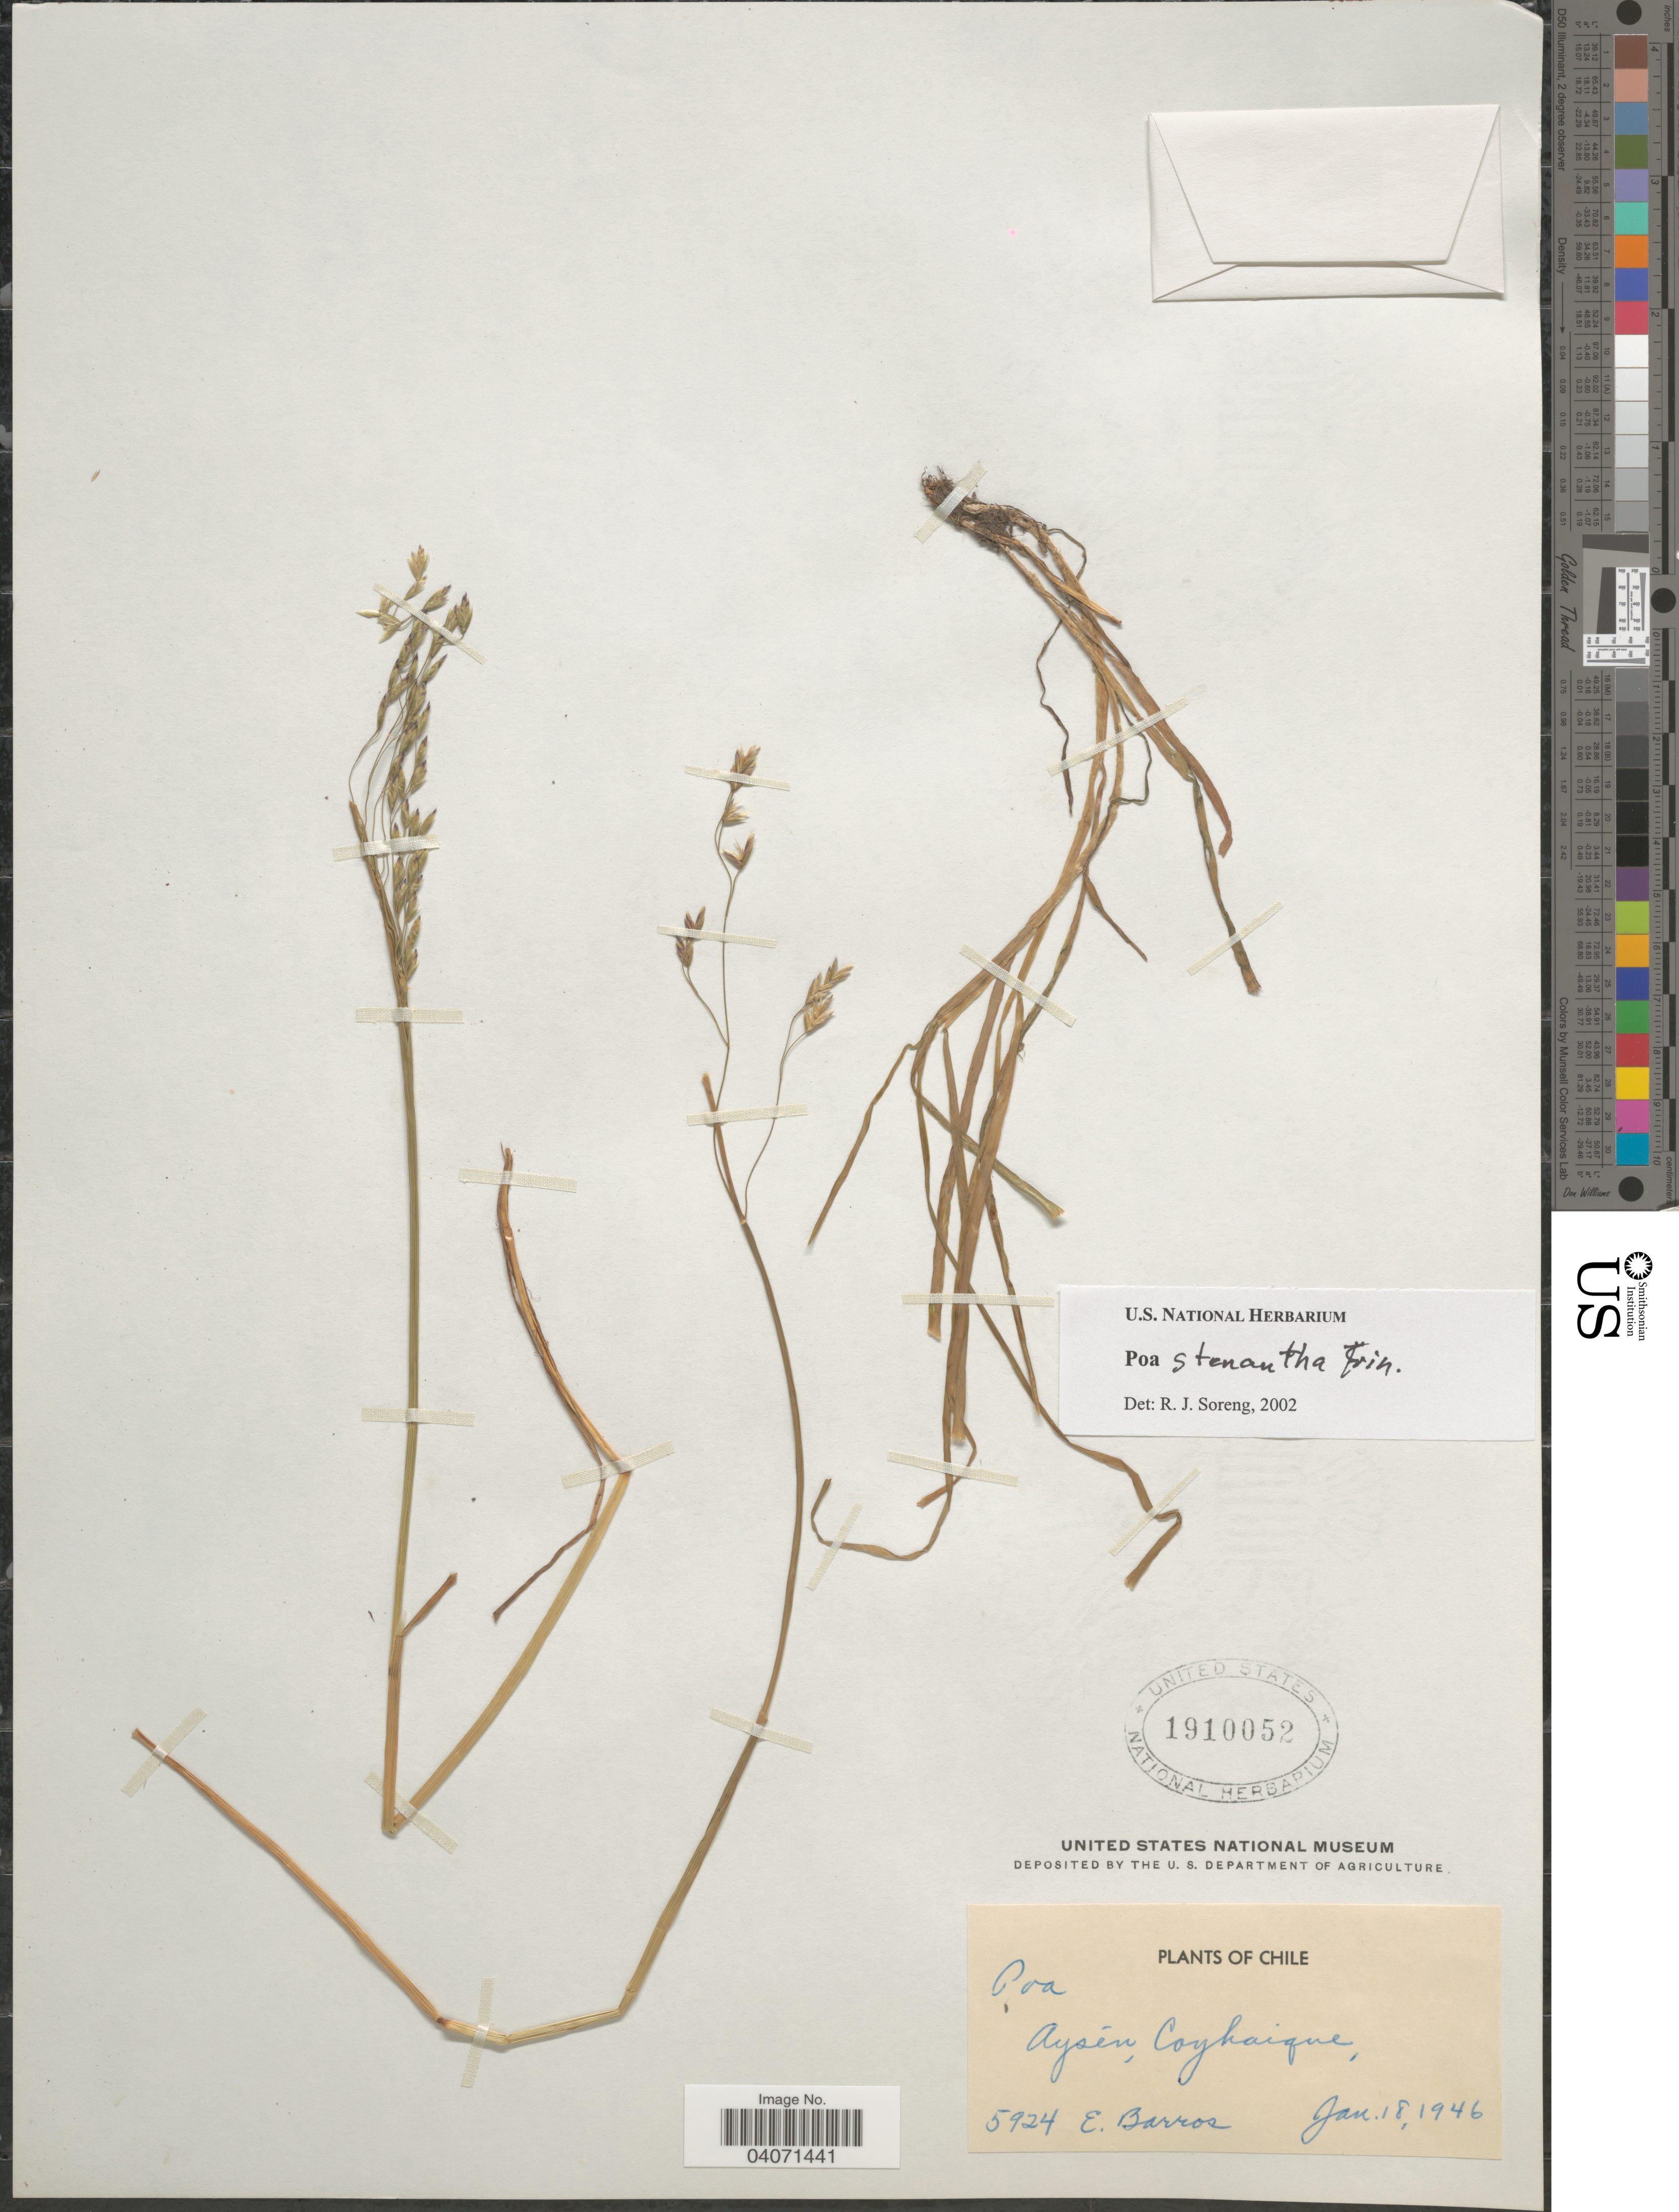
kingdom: Plantae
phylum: Tracheophyta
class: Liliopsida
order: Poales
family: Poaceae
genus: Poa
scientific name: Poa stenantha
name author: Trin.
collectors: E. Barros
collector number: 5924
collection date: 1946-01-18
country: Chile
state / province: Aisén (XI)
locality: Aysen, Coyhaique.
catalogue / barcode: US 1910052